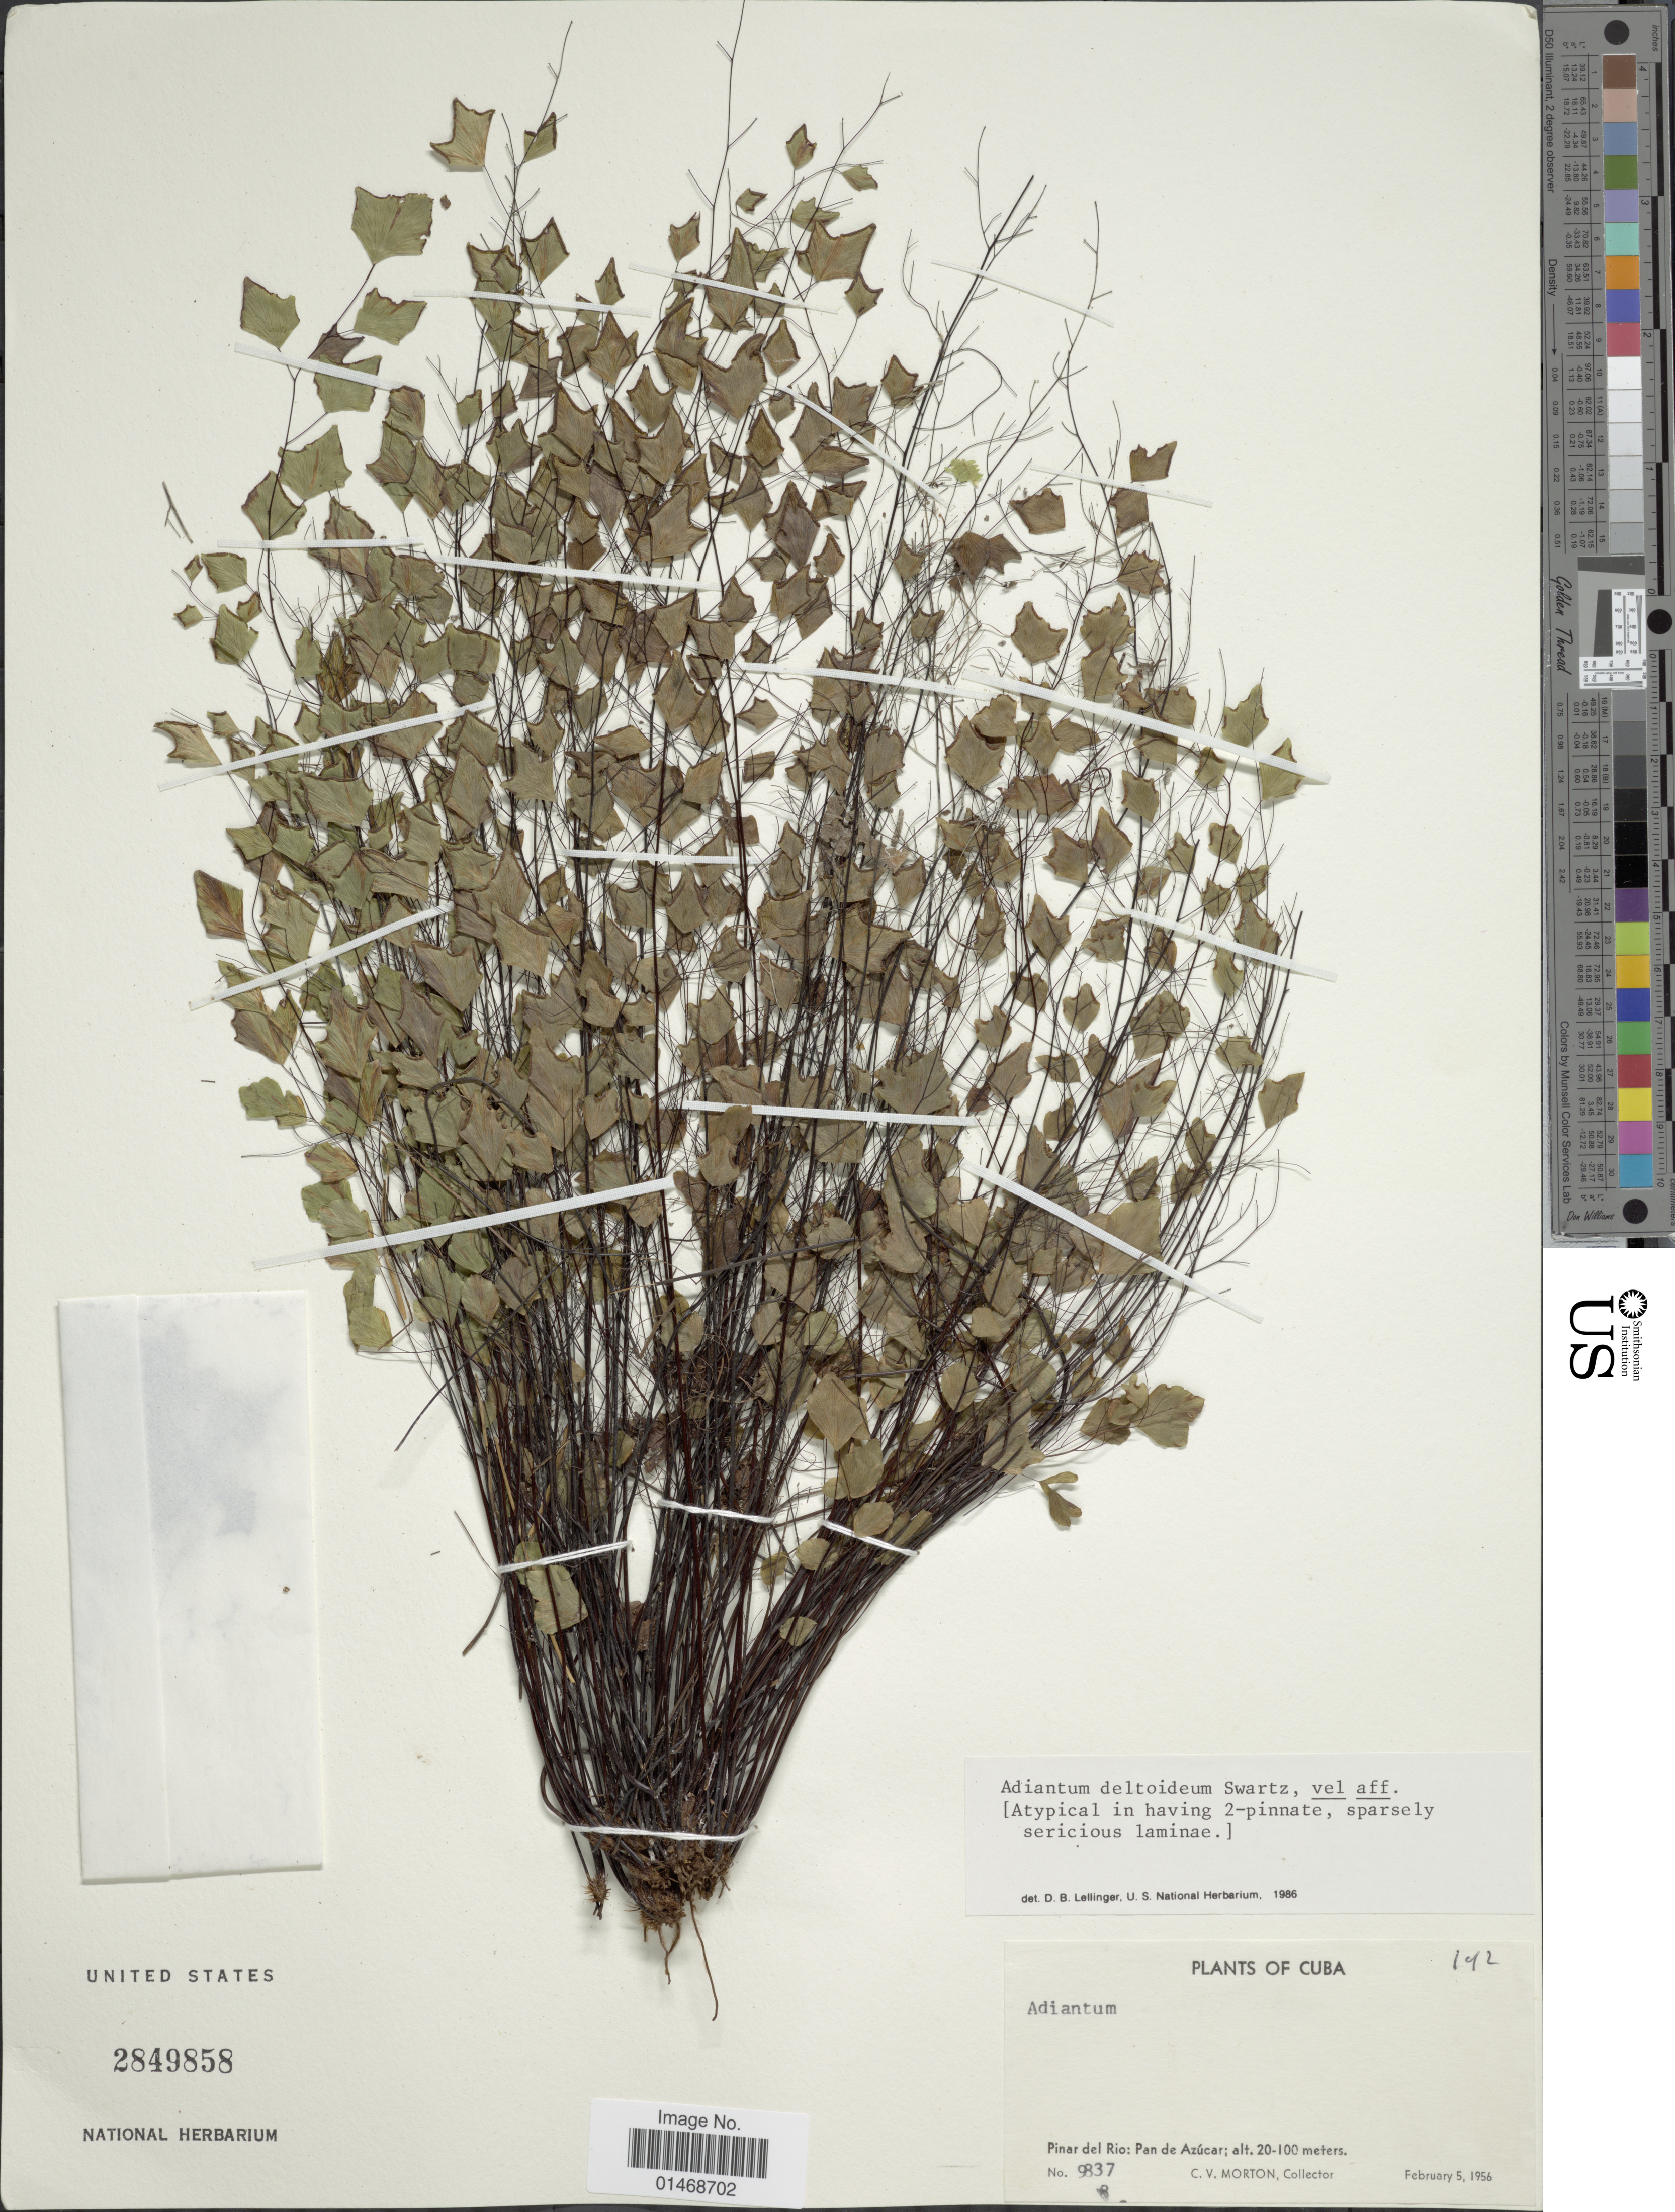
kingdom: Plantae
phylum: Tracheophyta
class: Polypodiopsida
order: Polypodiales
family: Pteridaceae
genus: Adiantum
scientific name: Adiantum deltoideum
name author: Sw.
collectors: C. V. Morton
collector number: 9837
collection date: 1956-02-05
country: Cuba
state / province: Pinar del Río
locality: Pan de Azúcar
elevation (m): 20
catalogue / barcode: US 2849858